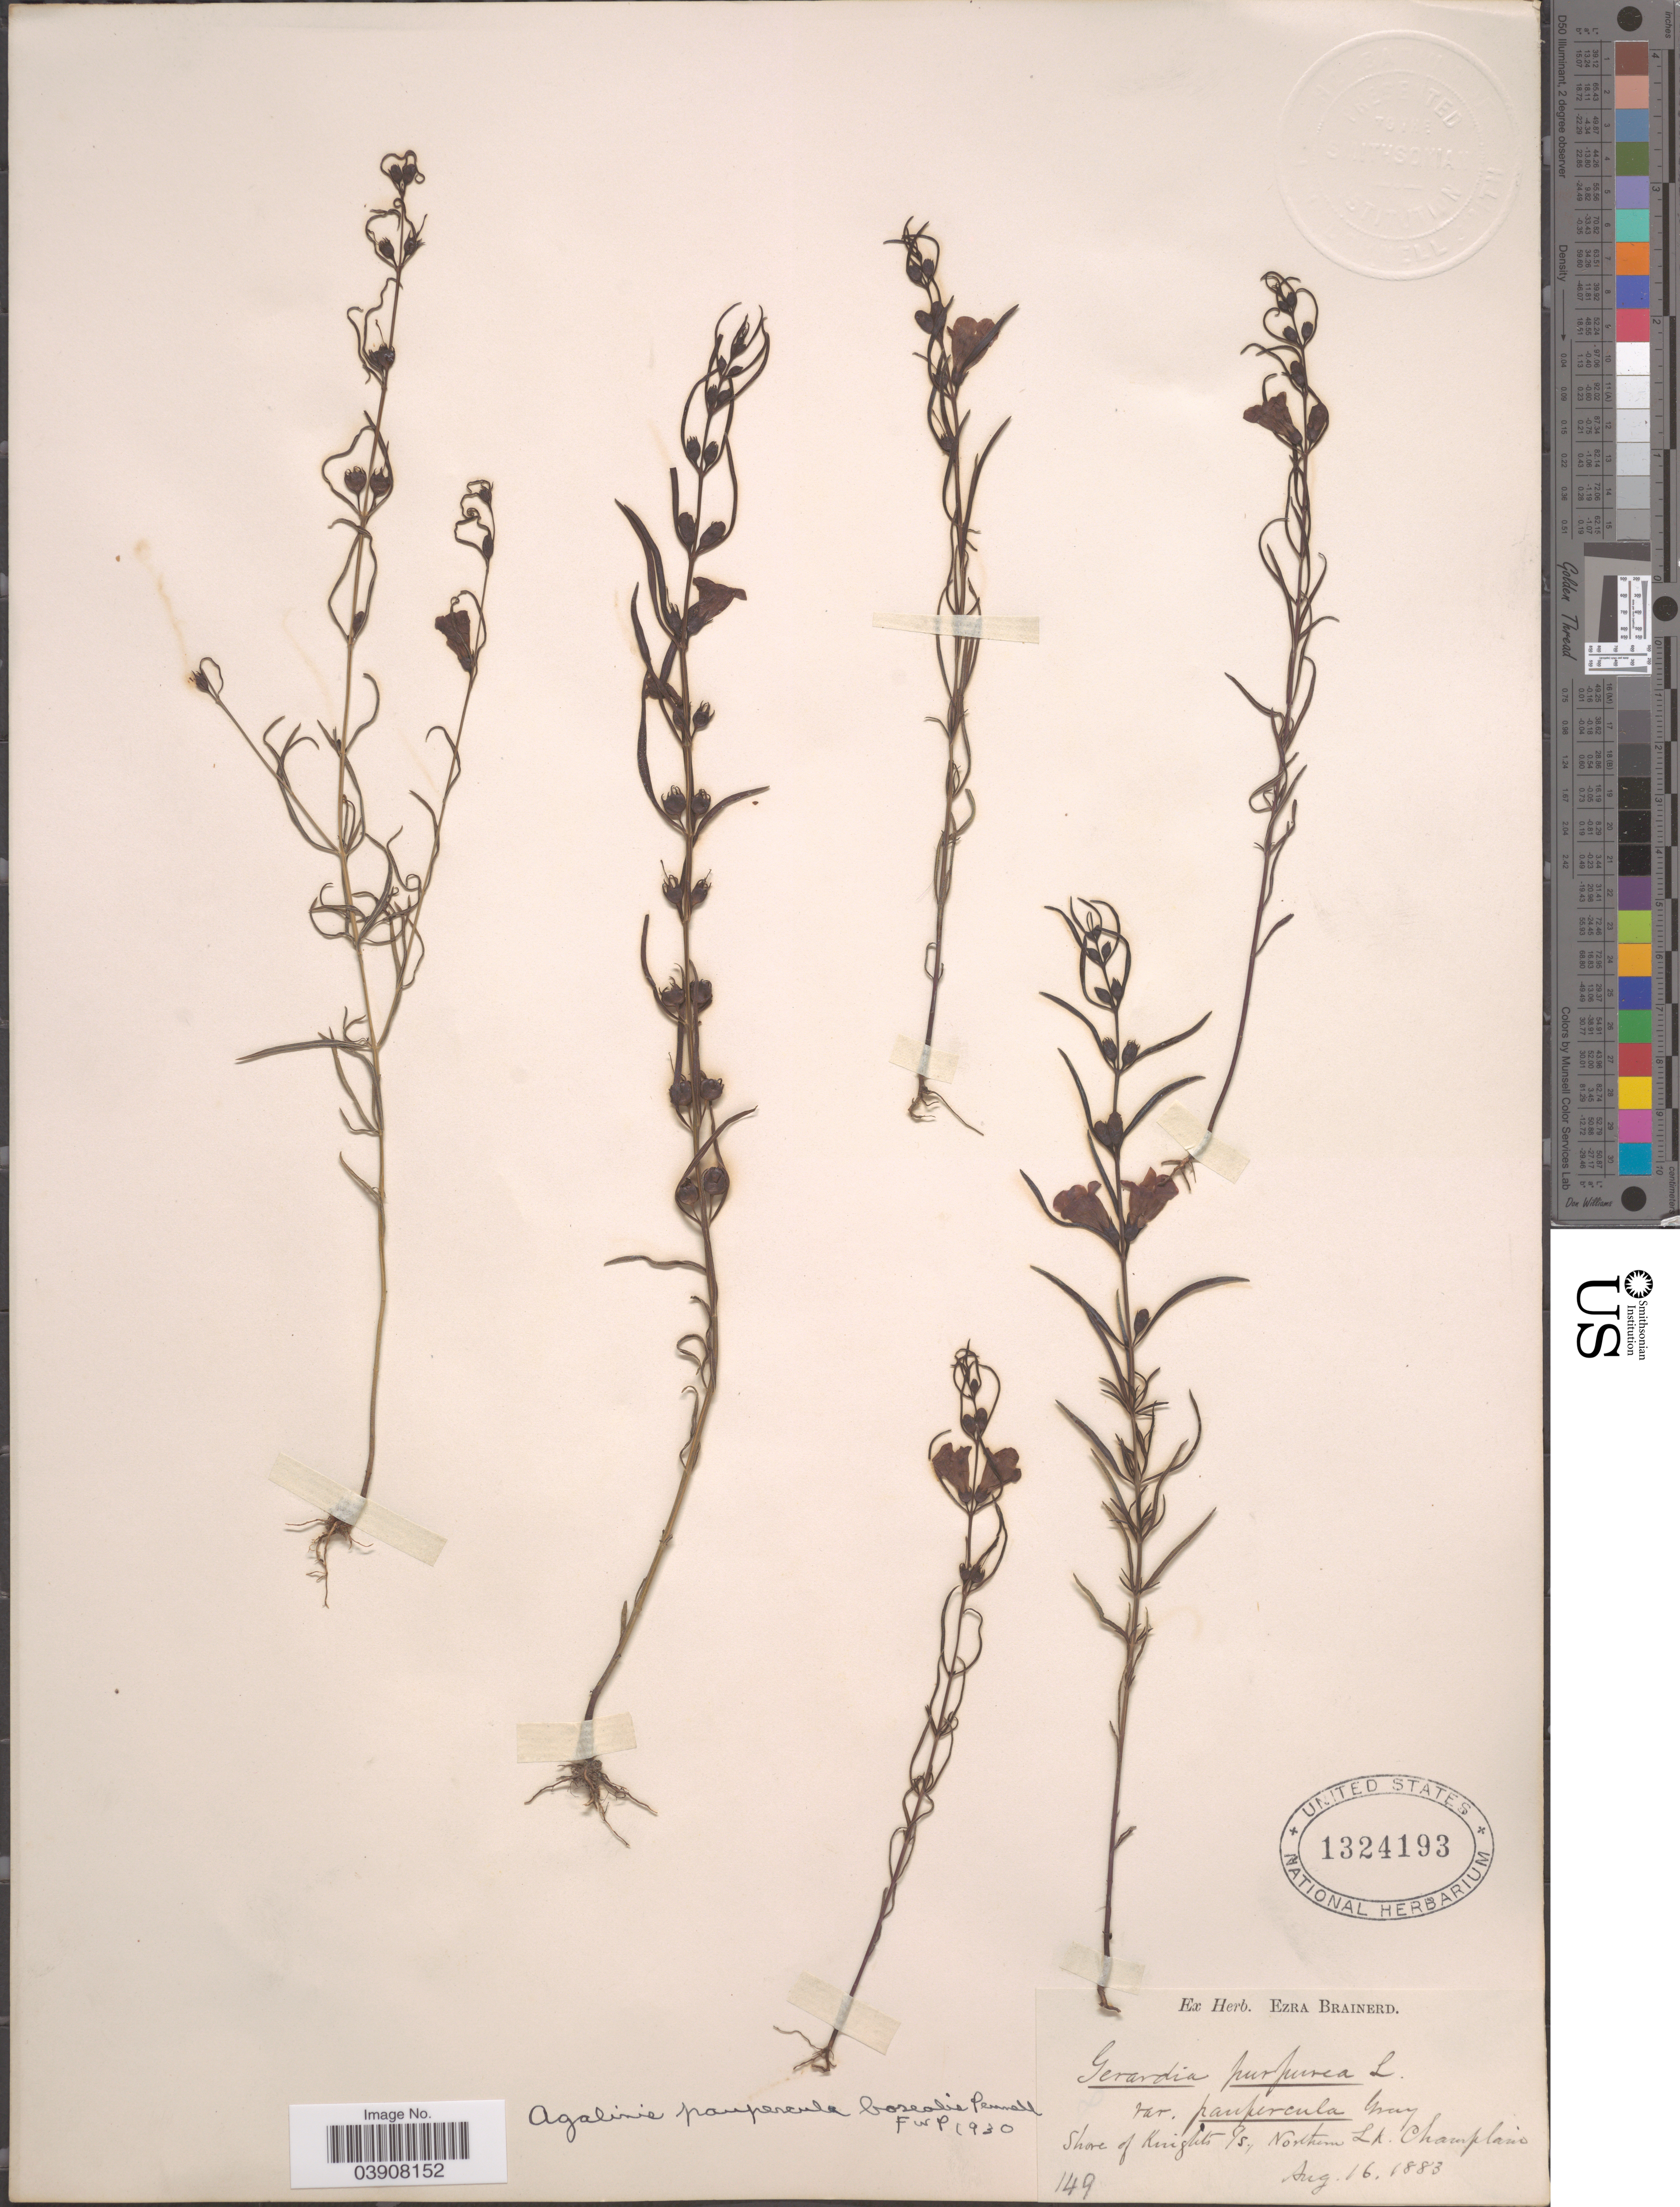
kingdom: Plantae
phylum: Tracheophyta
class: Magnoliopsida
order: Lamiales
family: Orobanchaceae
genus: Agalinis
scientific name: Agalinis paupercula var. borealis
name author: Pennell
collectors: ex herb. Ezra Brainerd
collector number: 149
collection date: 1883-08-16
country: United States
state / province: Vermont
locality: Shore of Knights Is., Northern Lk. Champlain.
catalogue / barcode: US 1324193